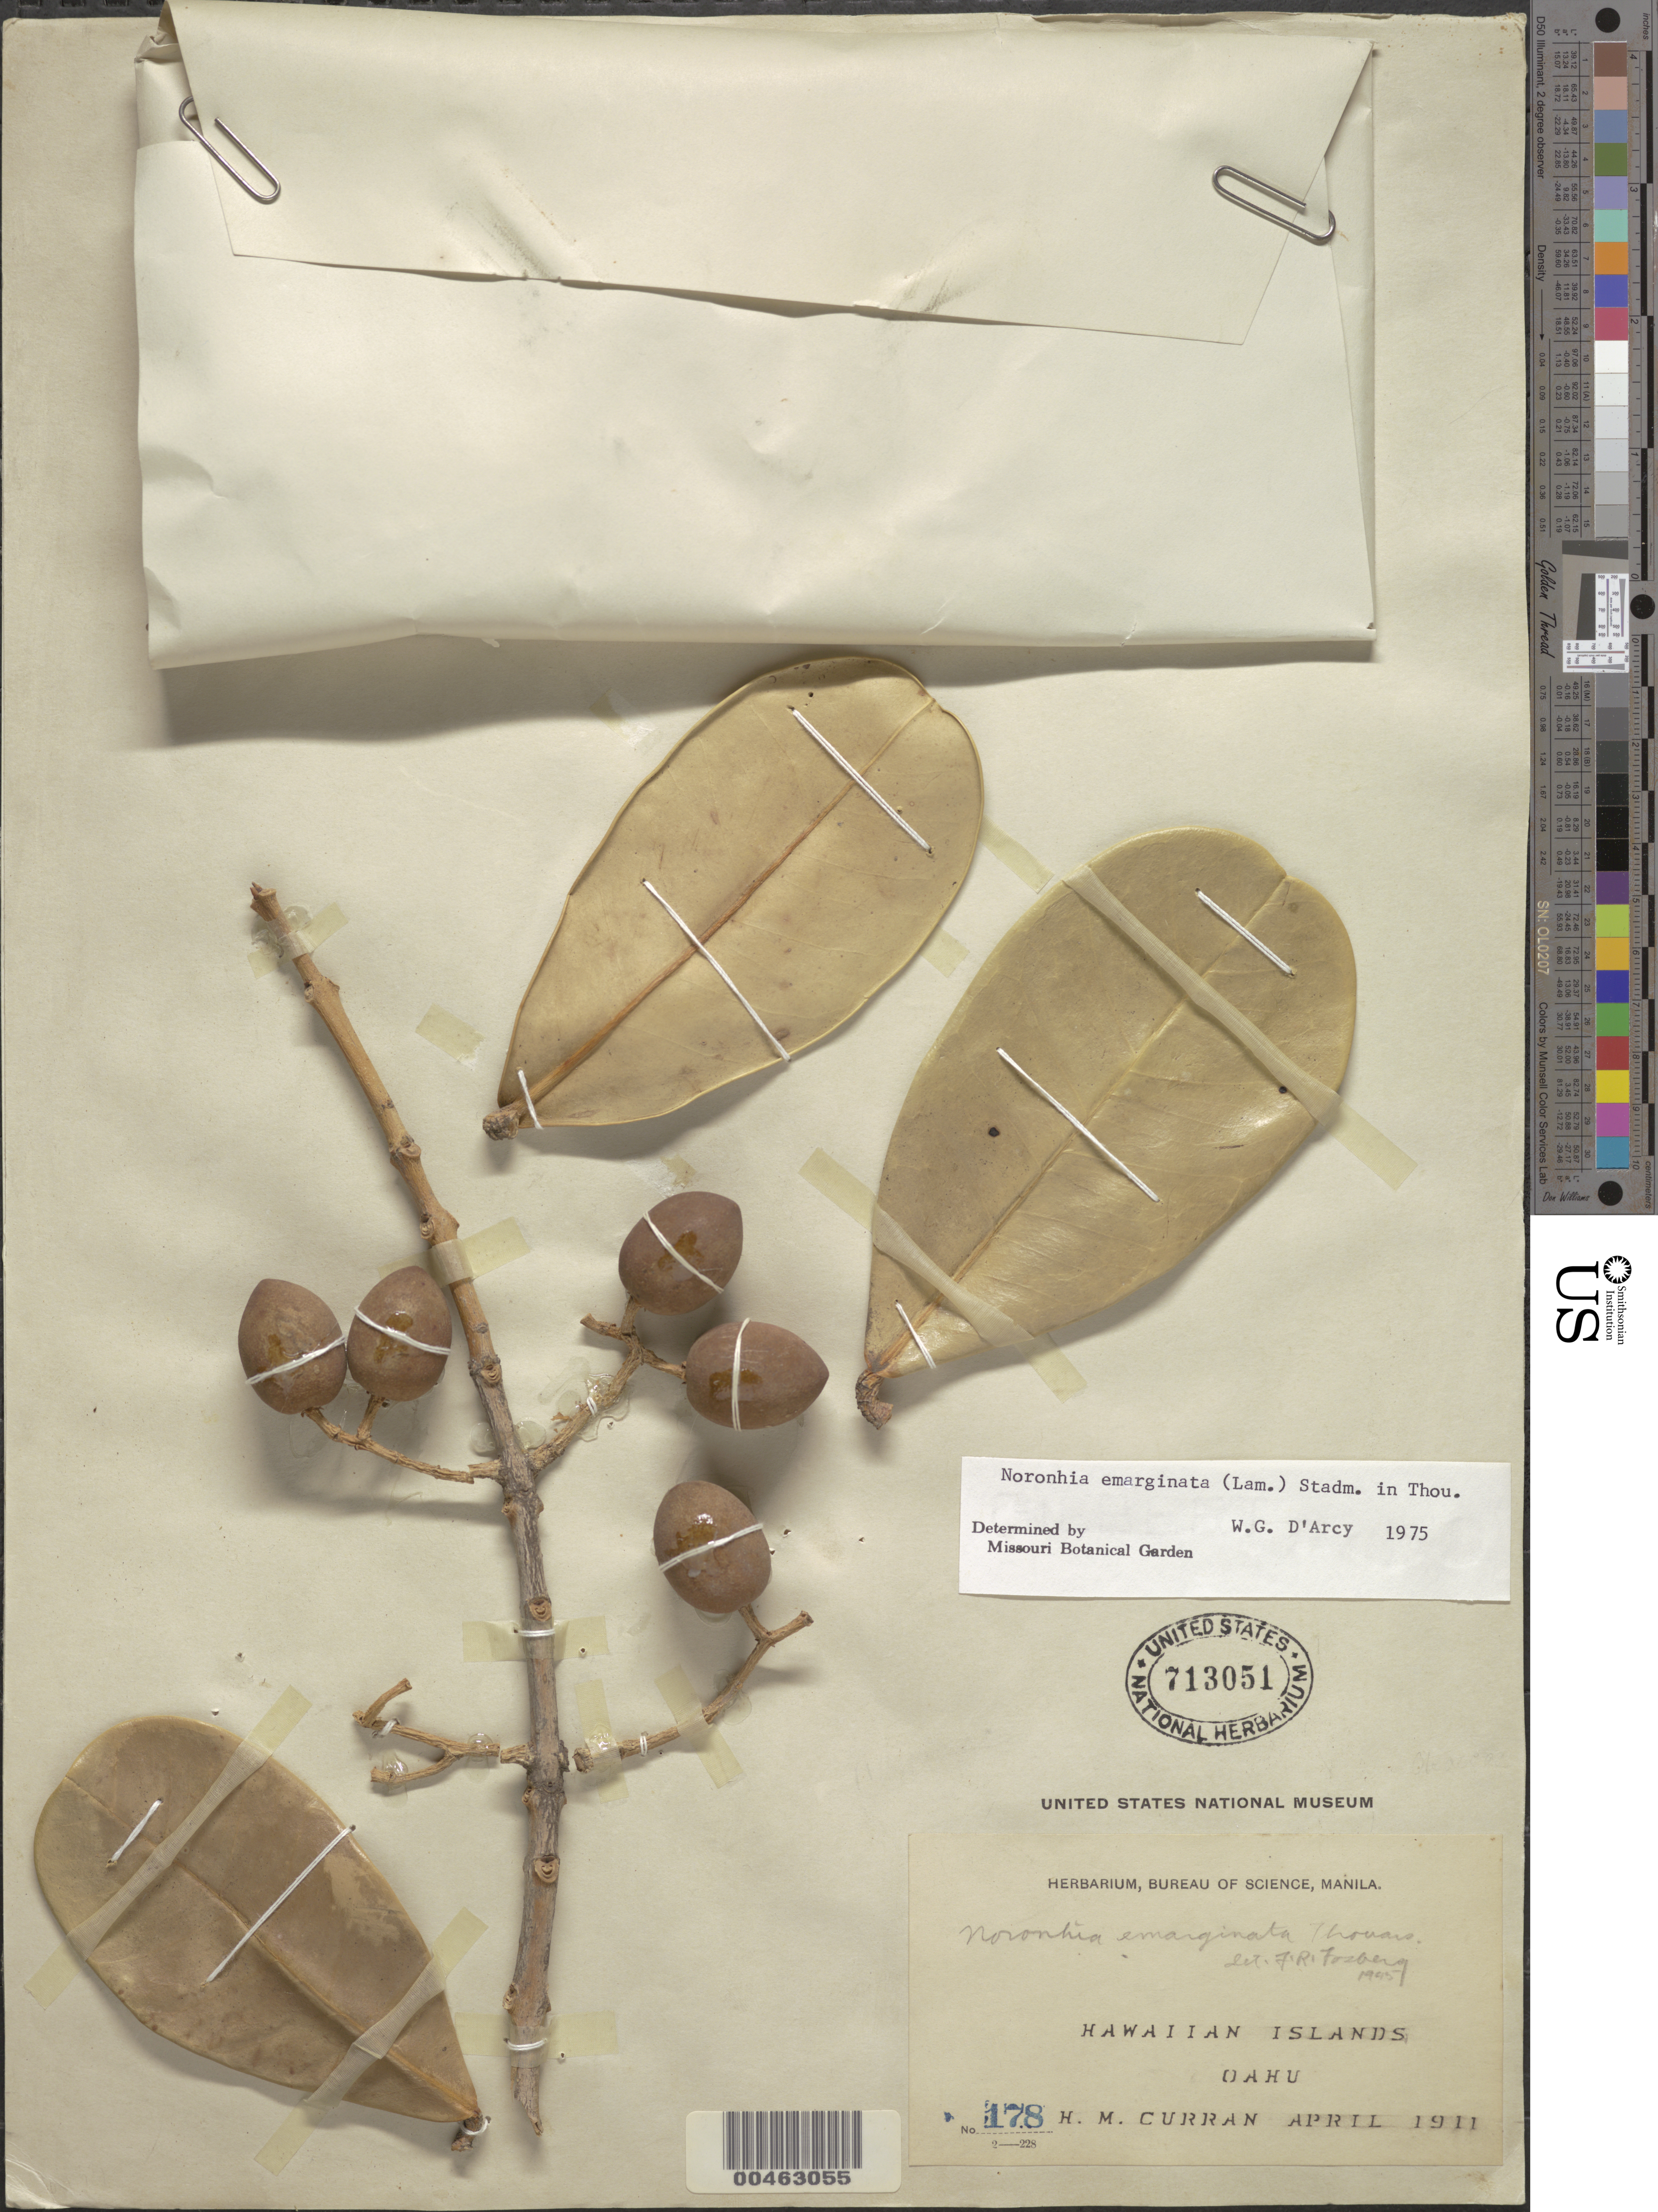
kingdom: Plantae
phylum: Tracheophyta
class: Magnoliopsida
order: Lamiales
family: Oleaceae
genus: Noronhia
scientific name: Noronhia emarginata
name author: (Lam.) Thouars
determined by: D'Arcy, W. G.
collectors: H. M. Curran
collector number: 178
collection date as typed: Apr 1911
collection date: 1911-04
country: United States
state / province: Hawaii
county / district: Honolulu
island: Oahu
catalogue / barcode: US 713051